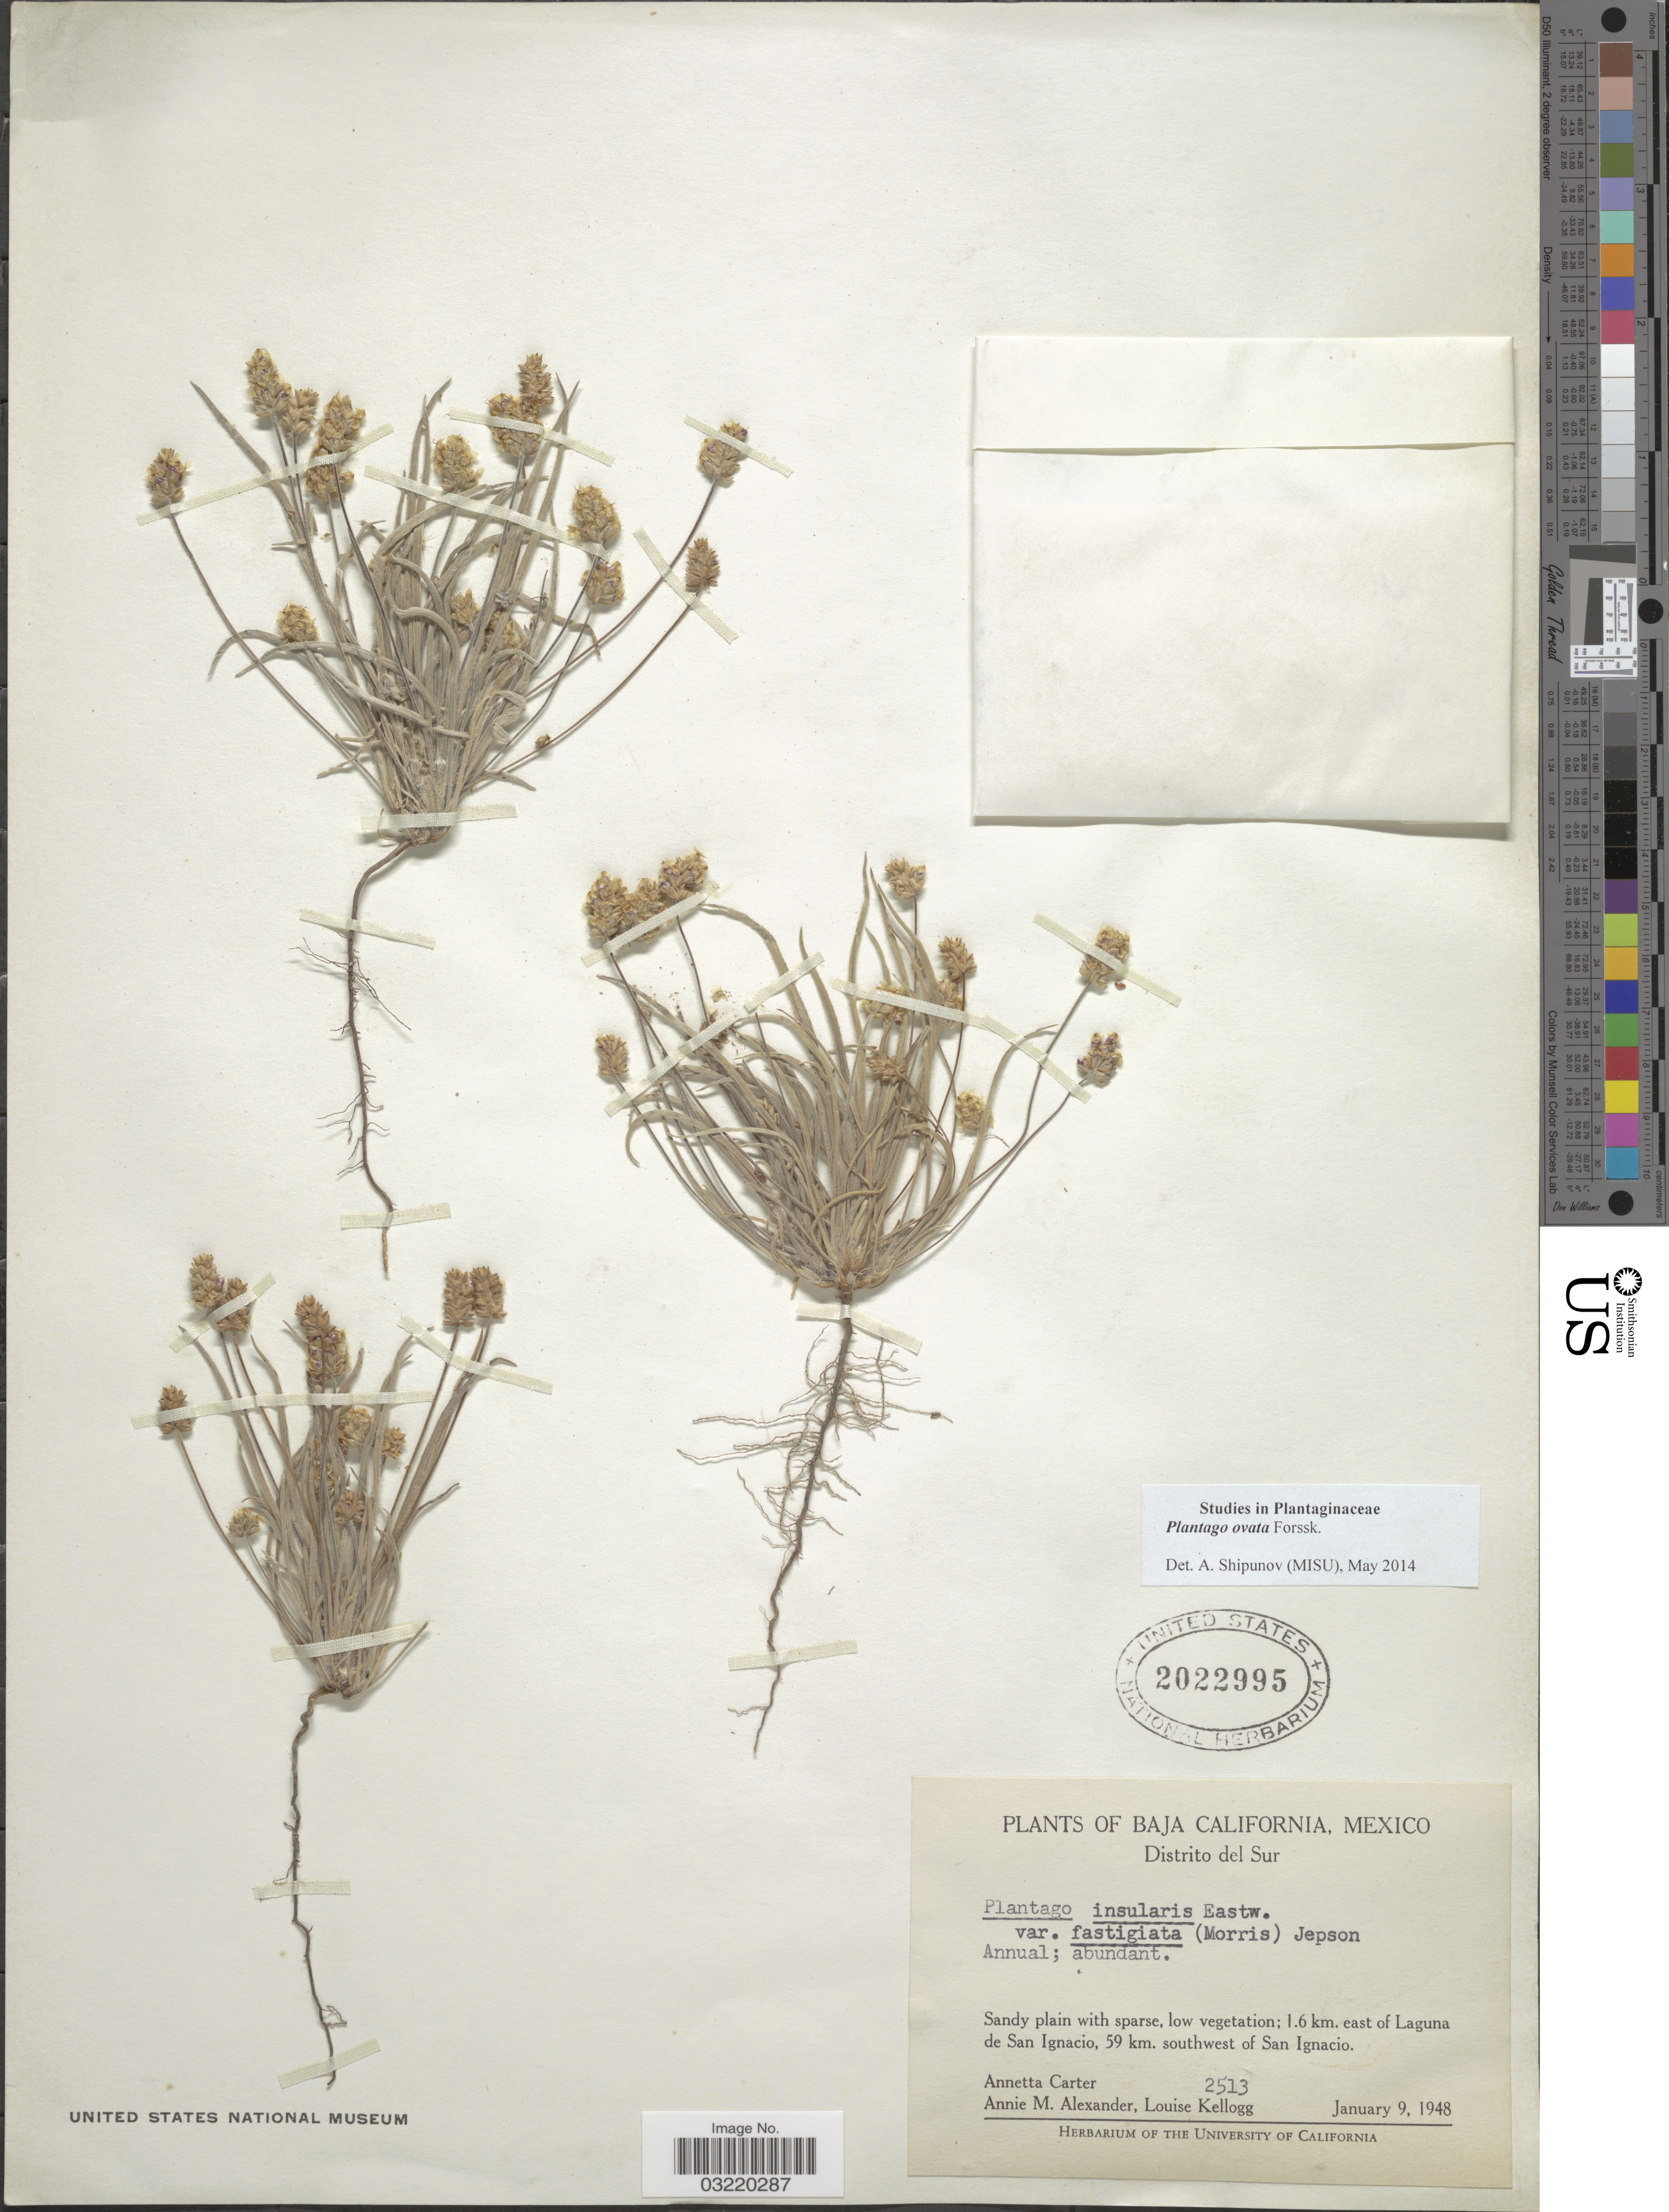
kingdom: Plantae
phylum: Tracheophyta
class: Magnoliopsida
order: Lamiales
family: Plantaginaceae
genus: Plantago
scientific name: Plantago ovata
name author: Forssk.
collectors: A. Carter, A. M. Alexander & L. Kellogg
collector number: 2513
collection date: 1948-01-09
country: Mexico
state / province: Baja California Sur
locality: Distrito del Sur. 1.6 km. east of Laguna de San Ignacio, 59 km. southwest of San Ignacio.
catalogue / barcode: US 2022995